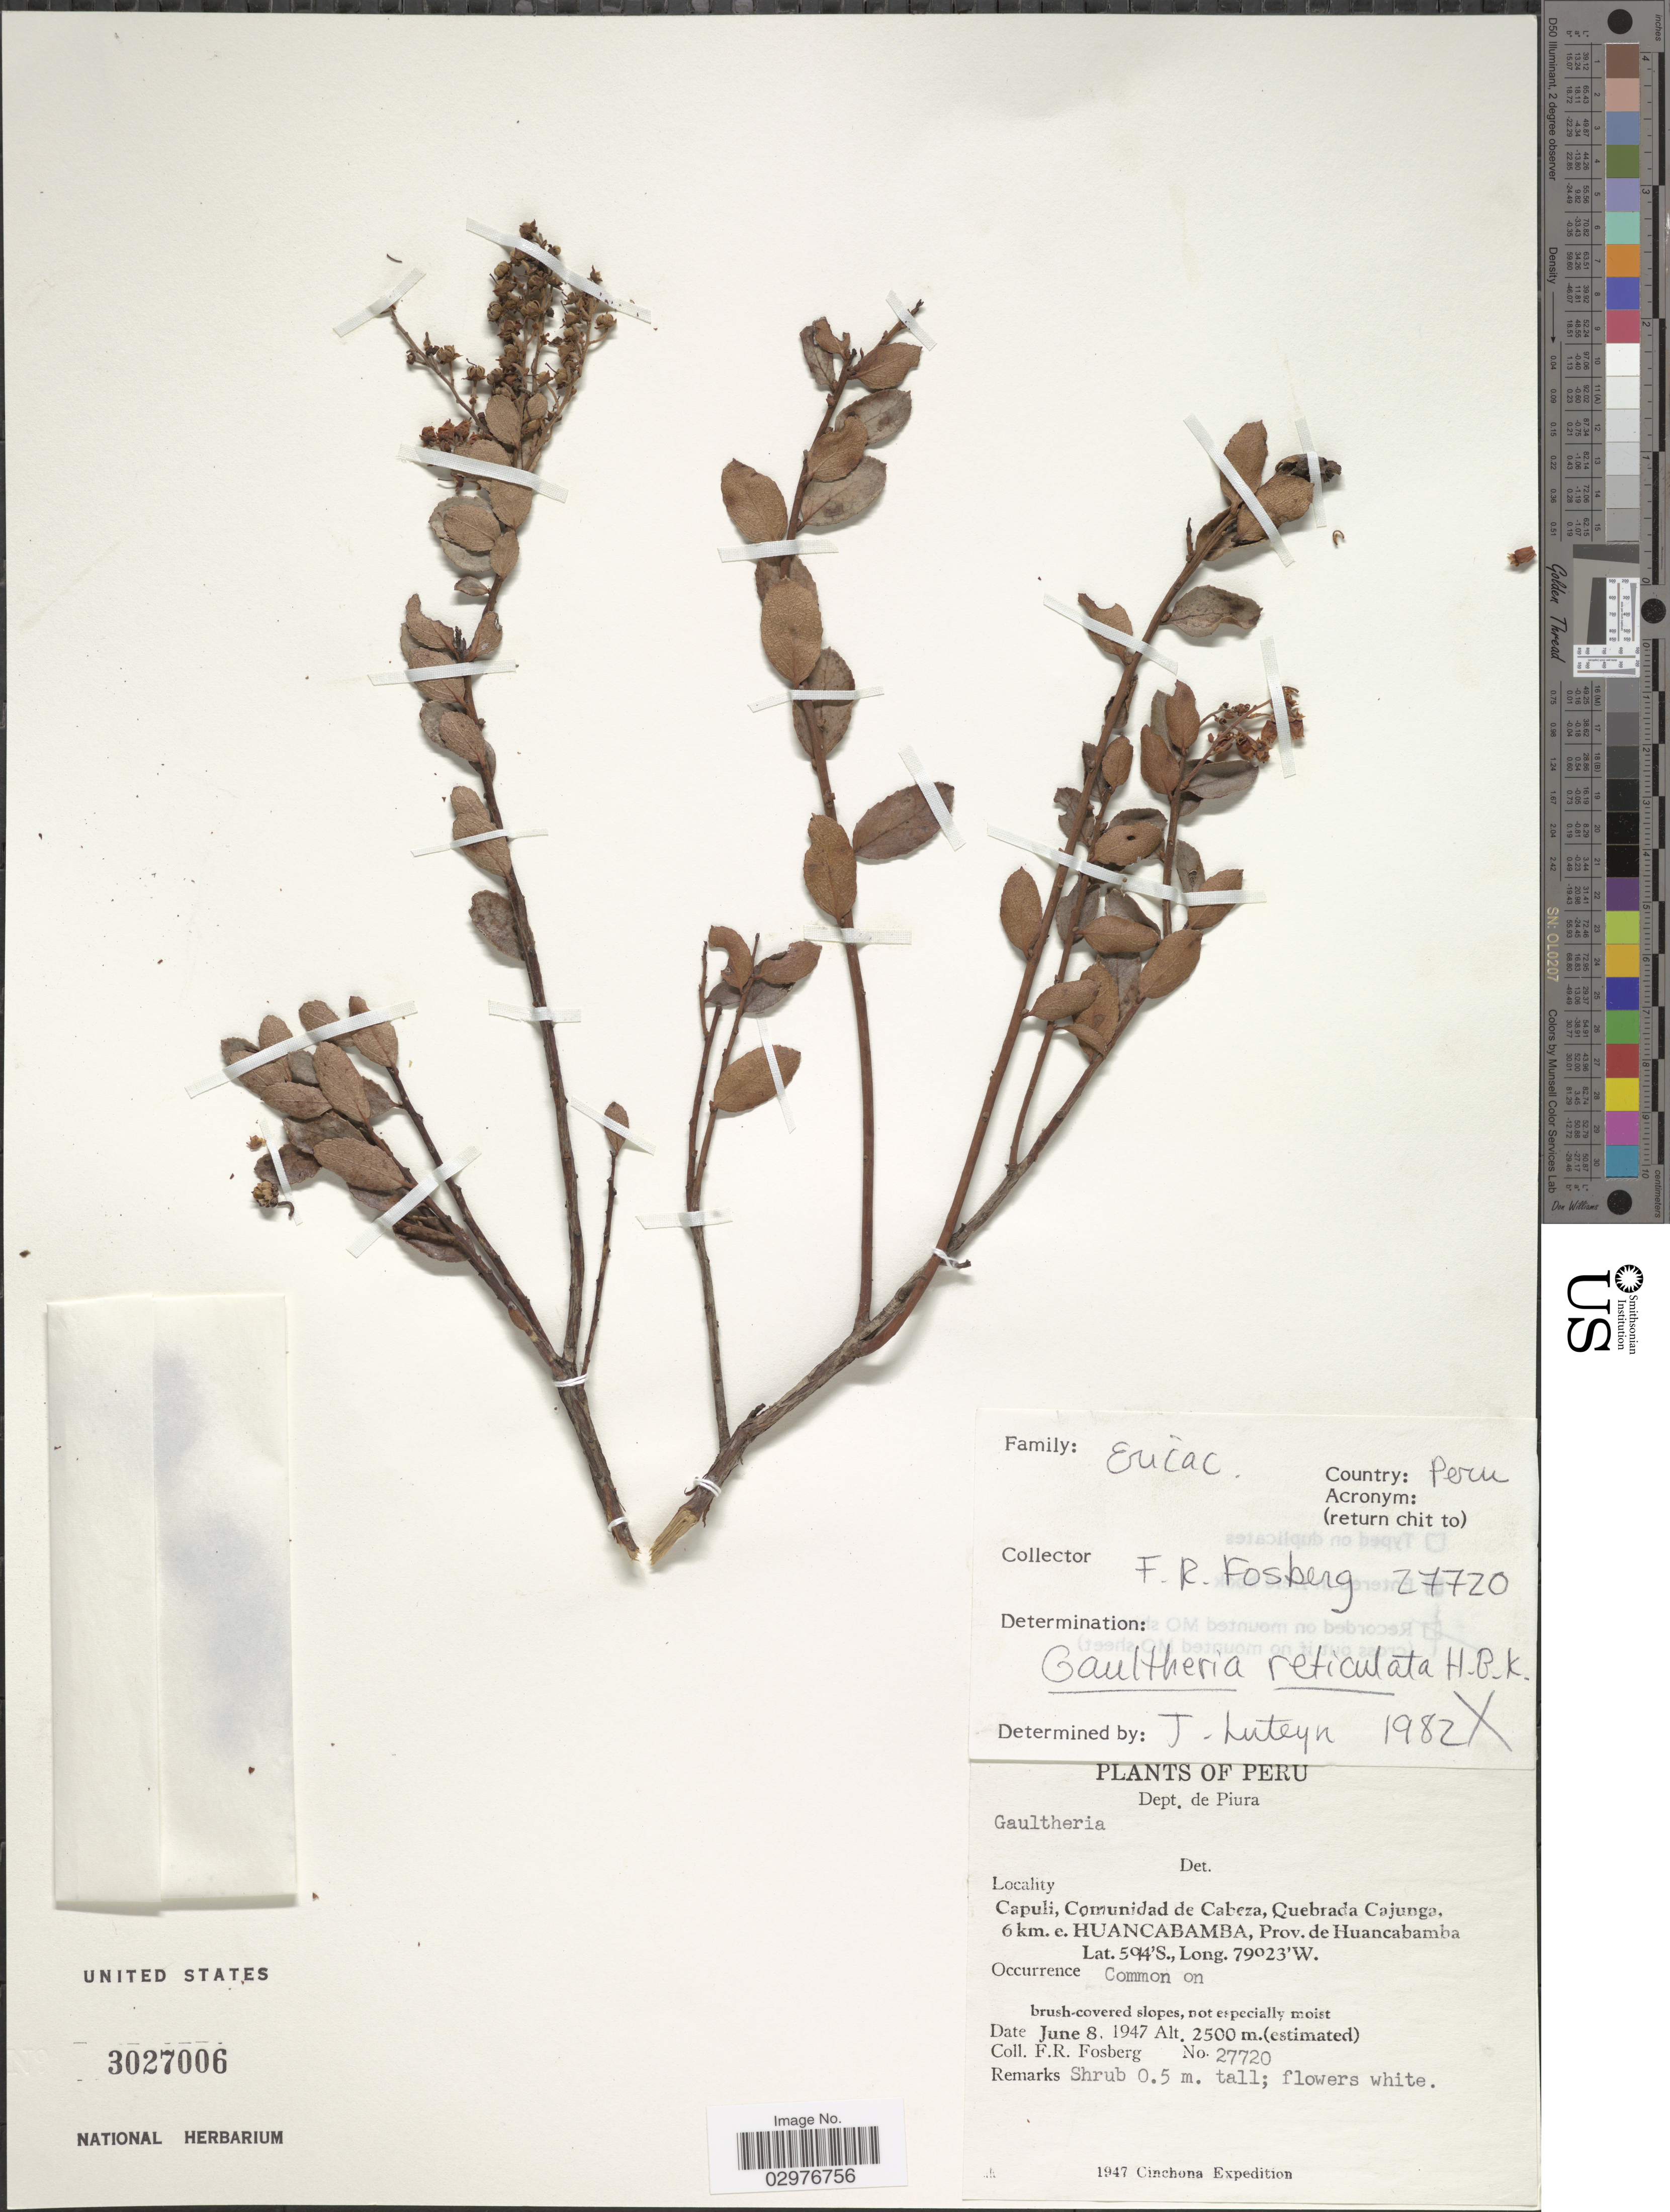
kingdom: Plantae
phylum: Tracheophyta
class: Magnoliopsida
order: Ericales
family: Ericaceae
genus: Gaultheria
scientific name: Gaultheria reticulata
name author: Kunth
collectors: F. R. Fosberg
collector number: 27720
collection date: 1947-06-08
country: Peru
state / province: Piura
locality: Dept. de Piura. Capuli, Comunidad de Cabeza, Quebrada Cajunga, 6 km. e. Huancabamba, Prov. de Huancabamba. Cinchona.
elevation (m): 2500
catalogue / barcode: US 3027006